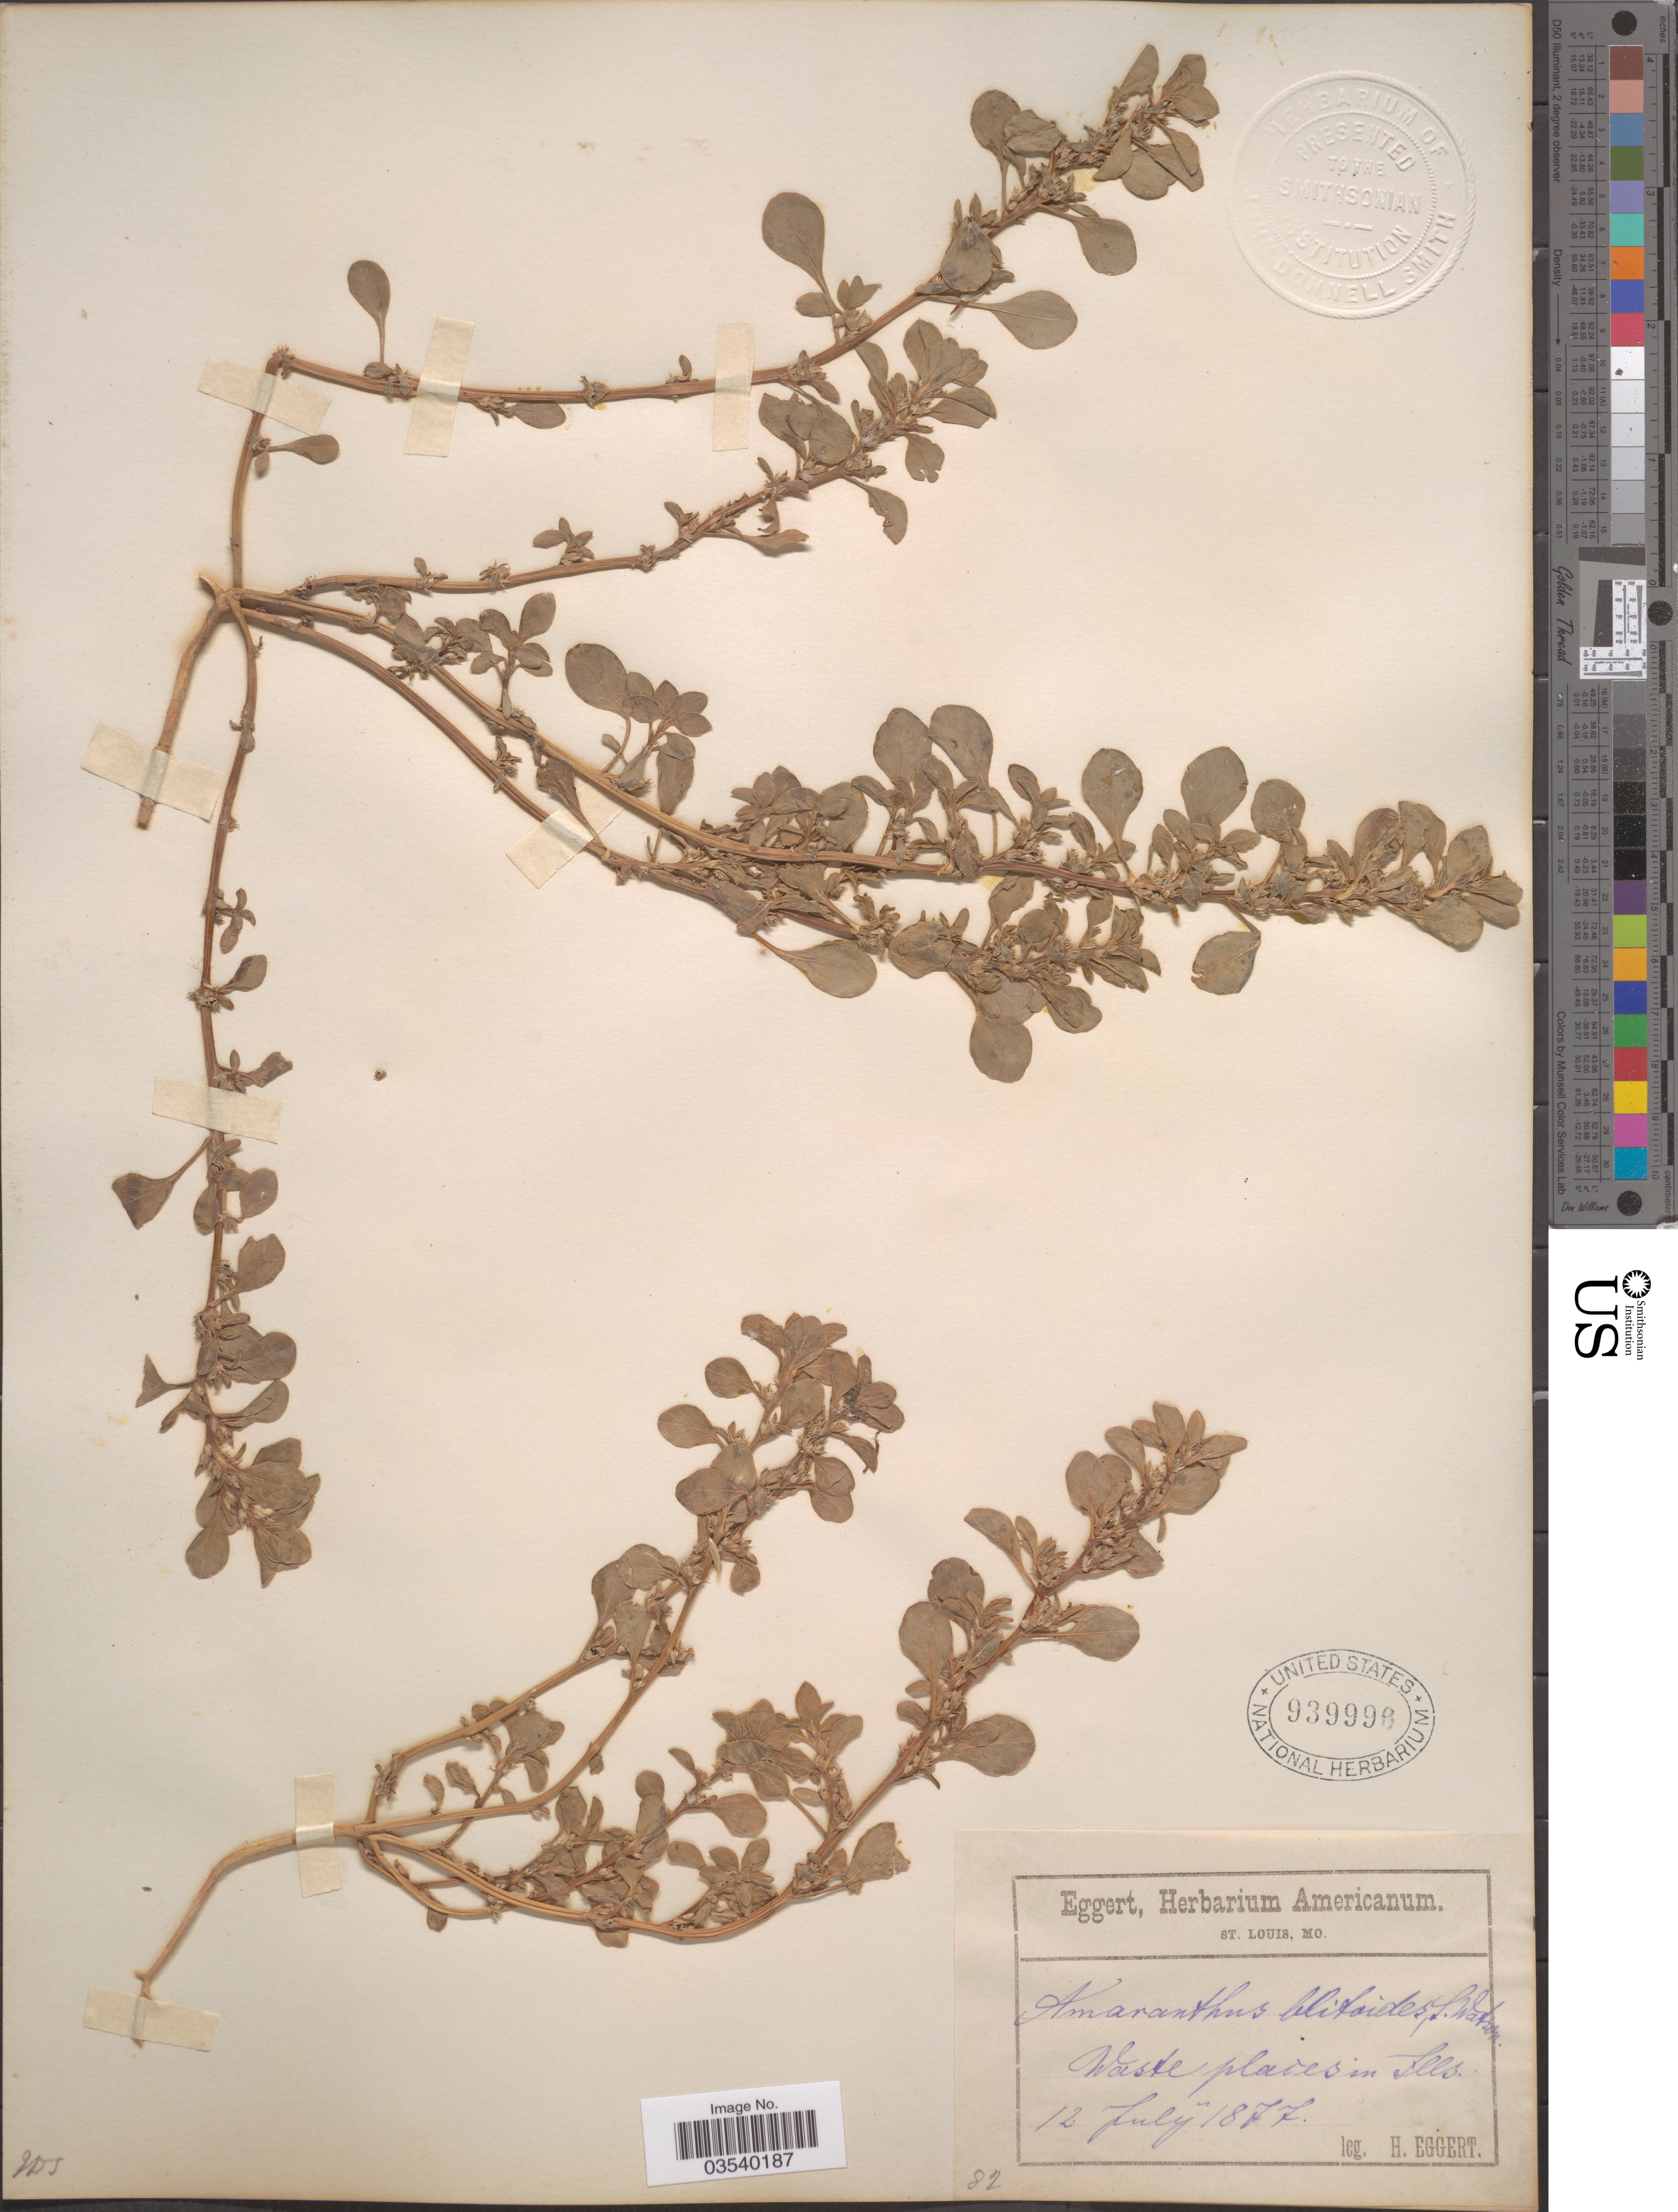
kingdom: Plantae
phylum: Tracheophyta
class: Magnoliopsida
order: Caryophyllales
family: Amaranthaceae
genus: Amaranthus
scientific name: Amaranthus blitoides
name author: S. Watson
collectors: H. Eggert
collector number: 82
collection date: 1877-07-12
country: United States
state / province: Illinois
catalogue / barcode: US 939998